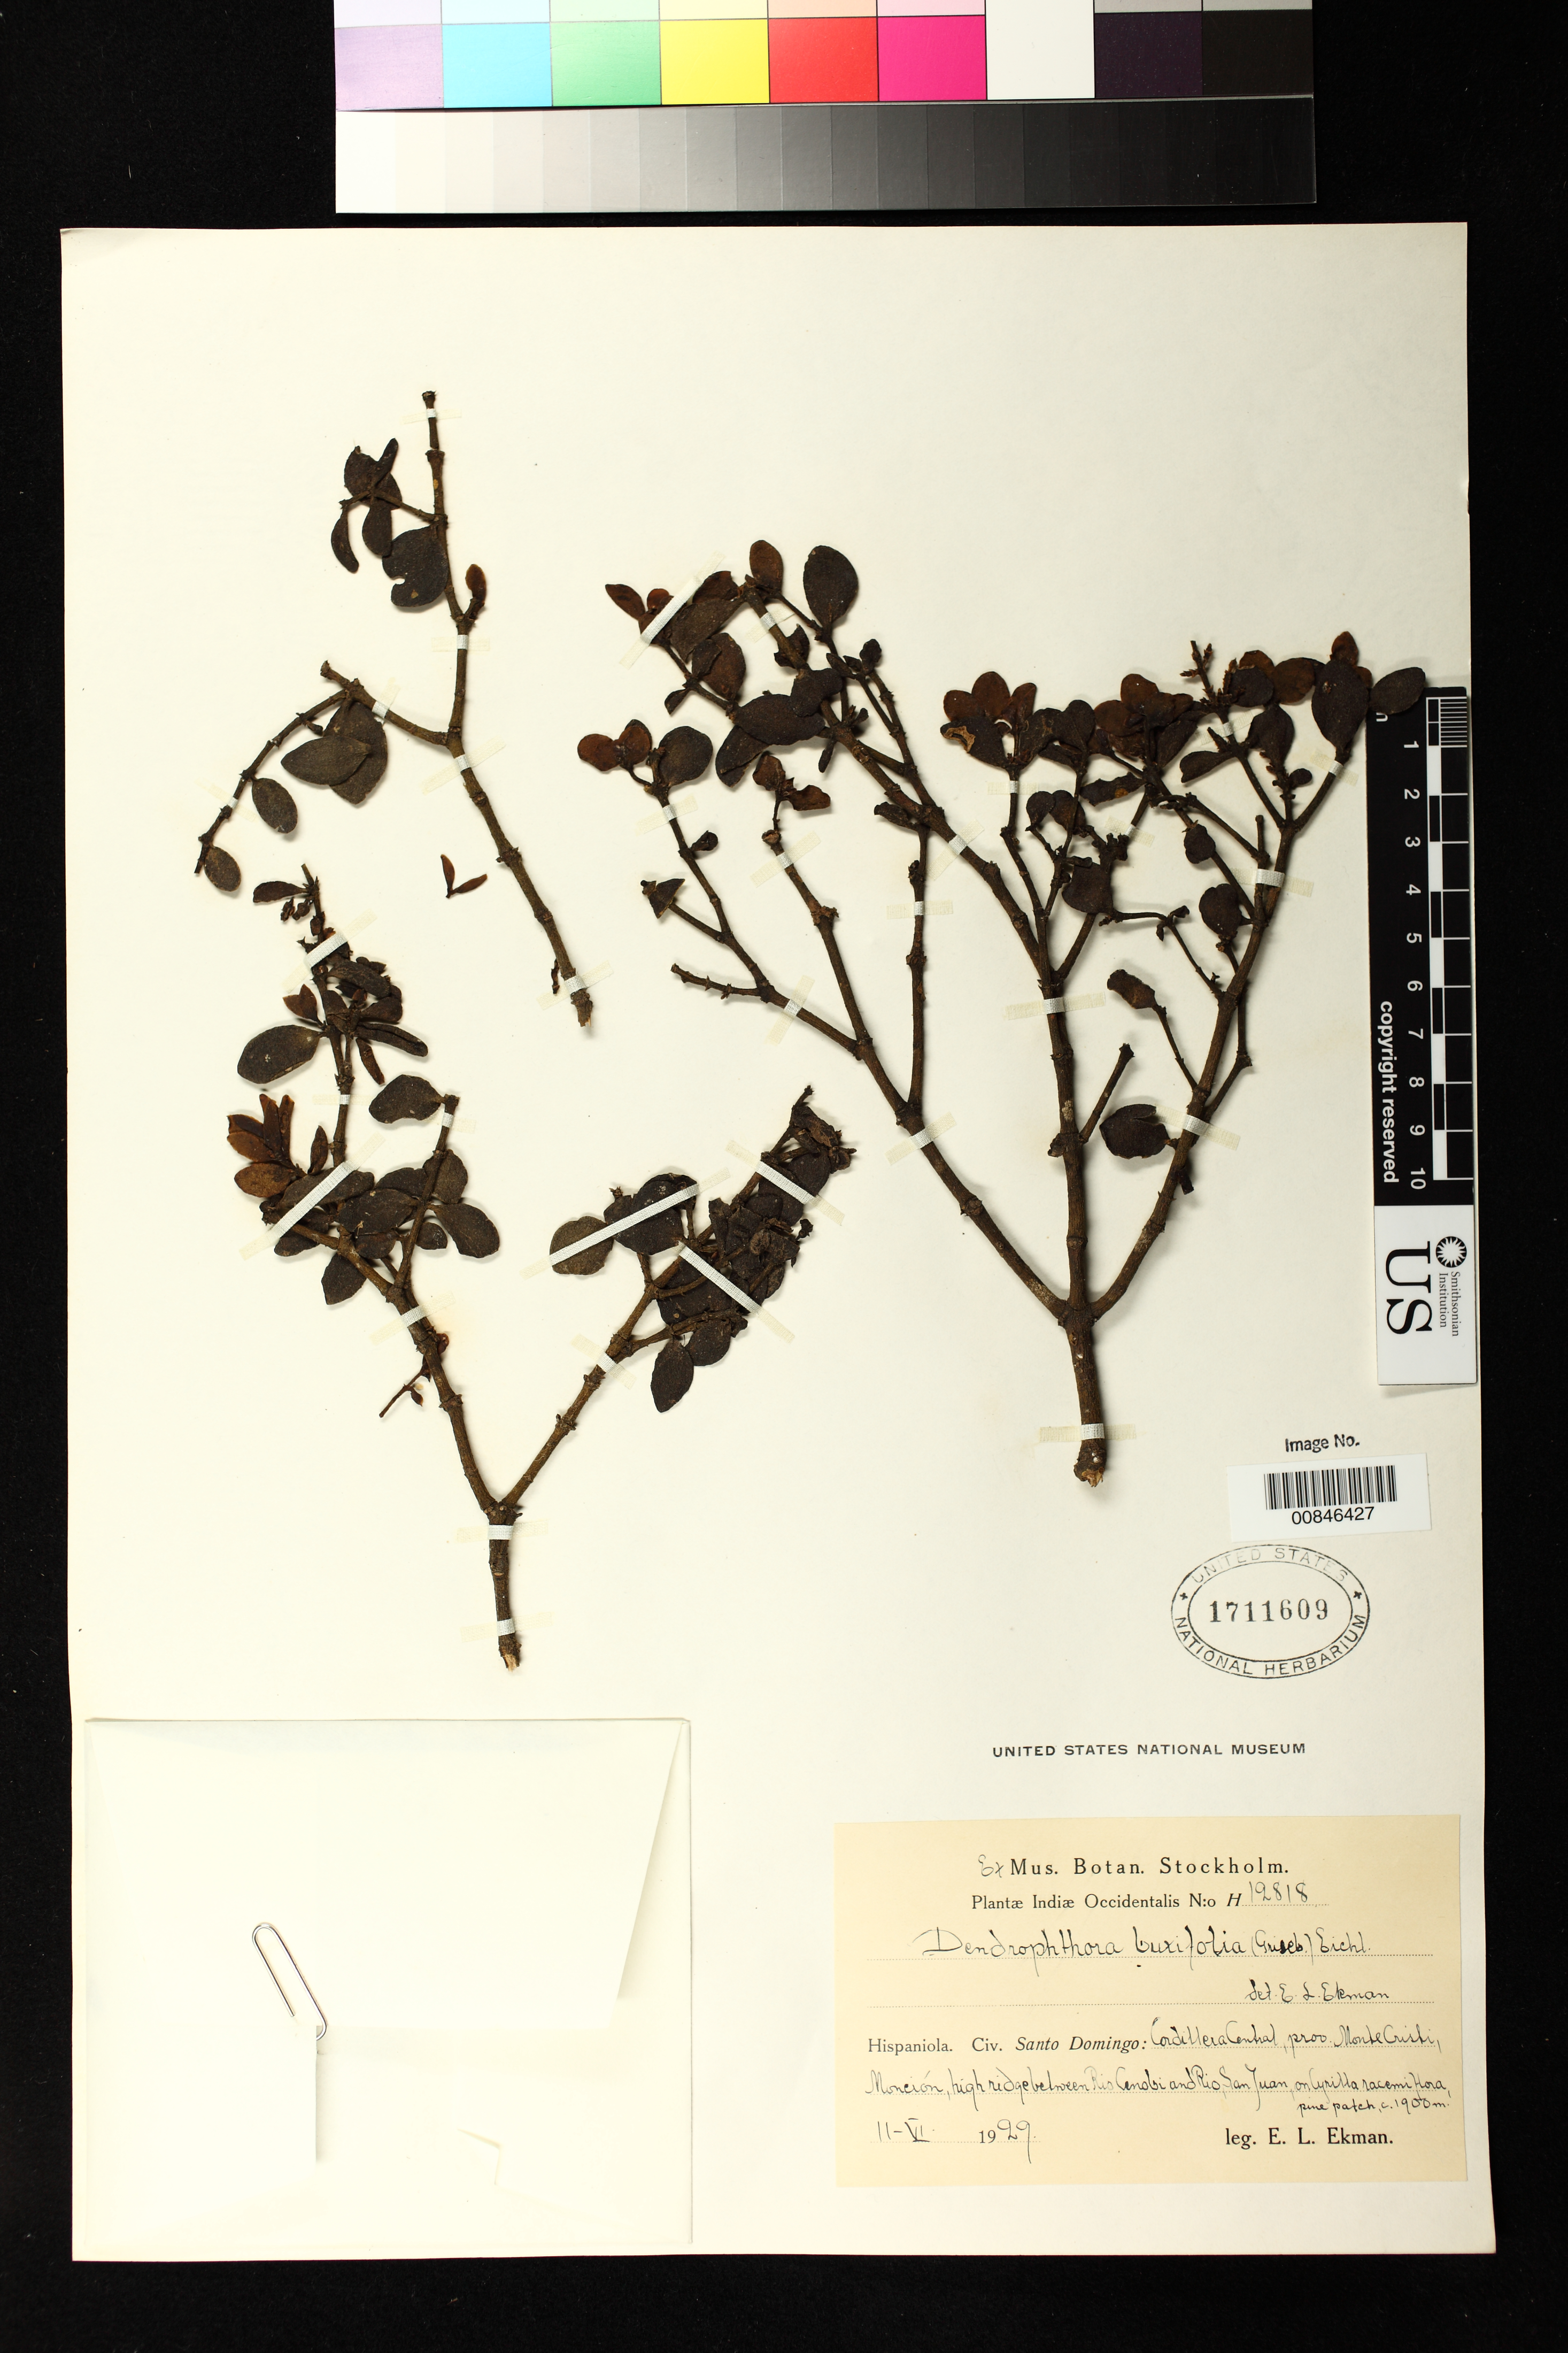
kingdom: Plantae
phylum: Tracheophyta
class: Magnoliopsida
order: Santalales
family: Viscaceae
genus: Dendrophthora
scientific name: Dendrophthora buxifolia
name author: (Lam.) Eichler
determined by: Ekman, E. L.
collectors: E. L. Ekman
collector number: H 12818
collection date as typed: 11 Jun 1929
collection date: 1929-06-11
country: Dominican Republic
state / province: Monte Cristi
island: Hispaniola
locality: Cordillera Central, Monción, high ridge between Río Cenobi and Río San Juan.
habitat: On Cyrilla racemiflora. Pine patch, high ridge.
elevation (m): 1900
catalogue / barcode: US 1711609